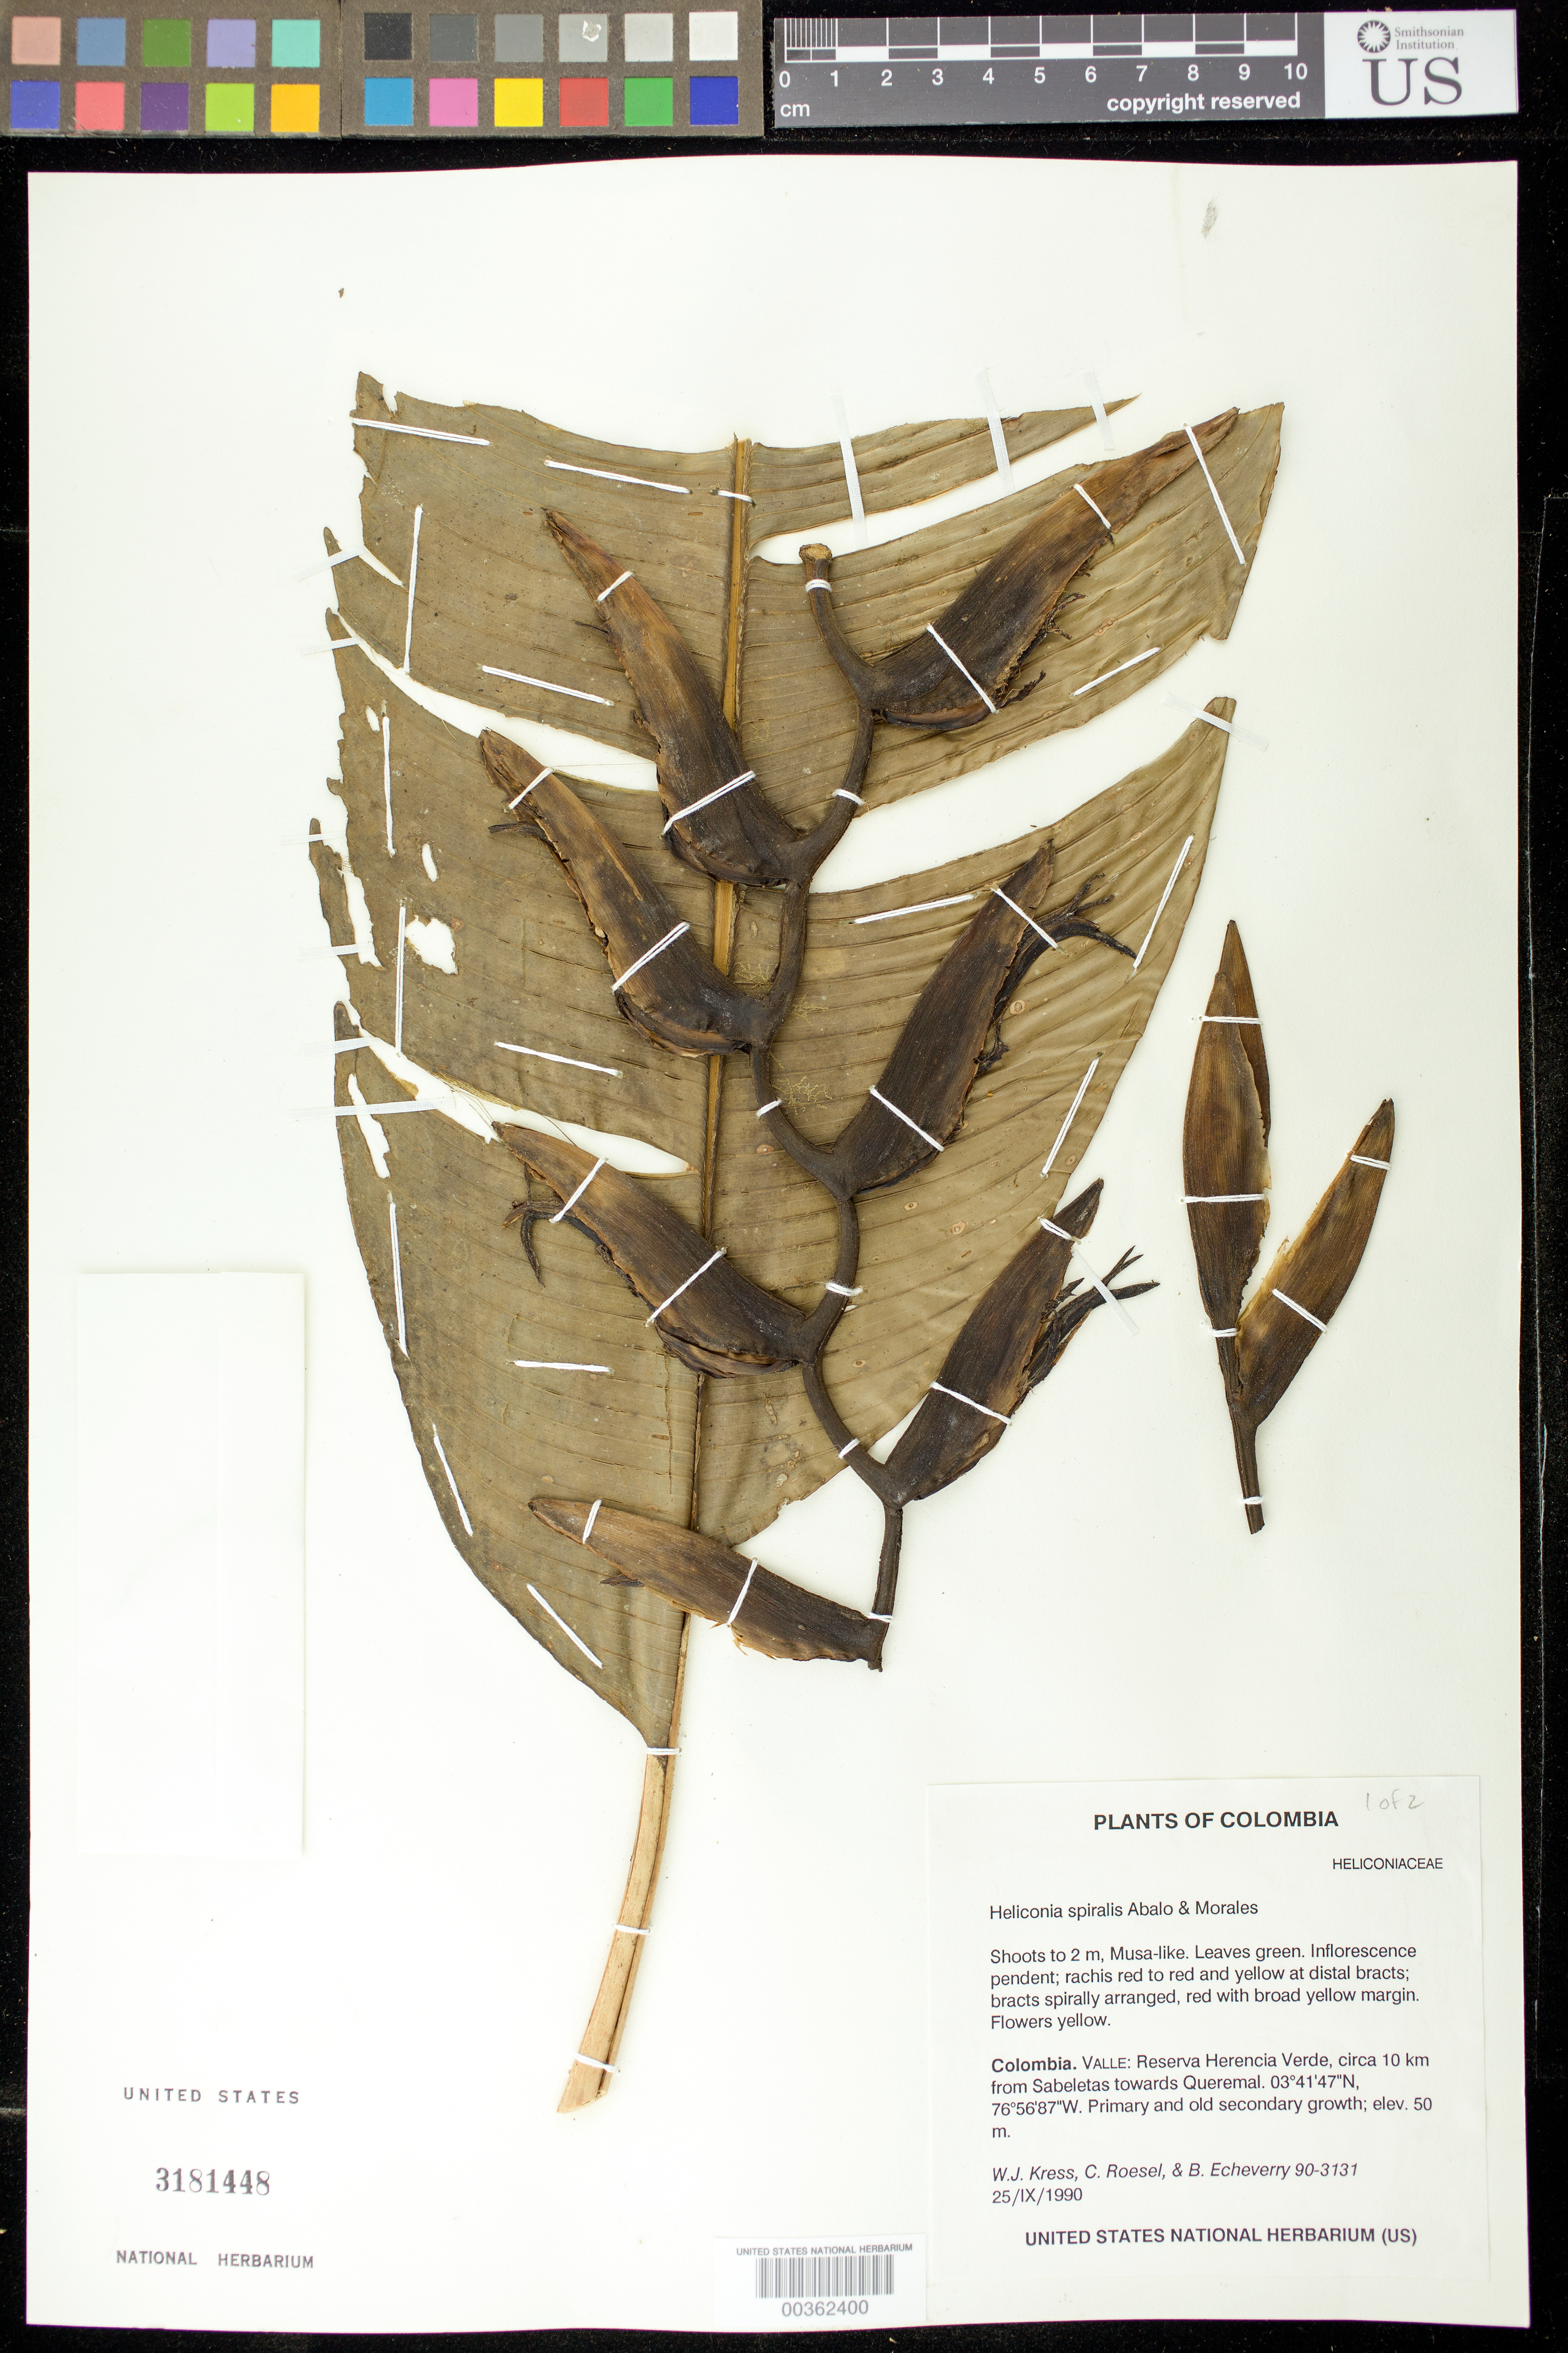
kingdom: Plantae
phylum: Tracheophyta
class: Liliopsida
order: Zingiberales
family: Heliconiaceae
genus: Heliconia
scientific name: Heliconia spiralis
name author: Abalo & G. Morales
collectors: W. J. Kress, C. S. Roesel & B. Echeverry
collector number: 90-3131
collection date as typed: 25 Sep 1990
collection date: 1990-09-25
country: Colombia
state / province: Valle del Cauca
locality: Valle: Reserva Herencia Verde, circa 10 km from Sabeletas towards Queremal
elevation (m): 50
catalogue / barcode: US 3181448